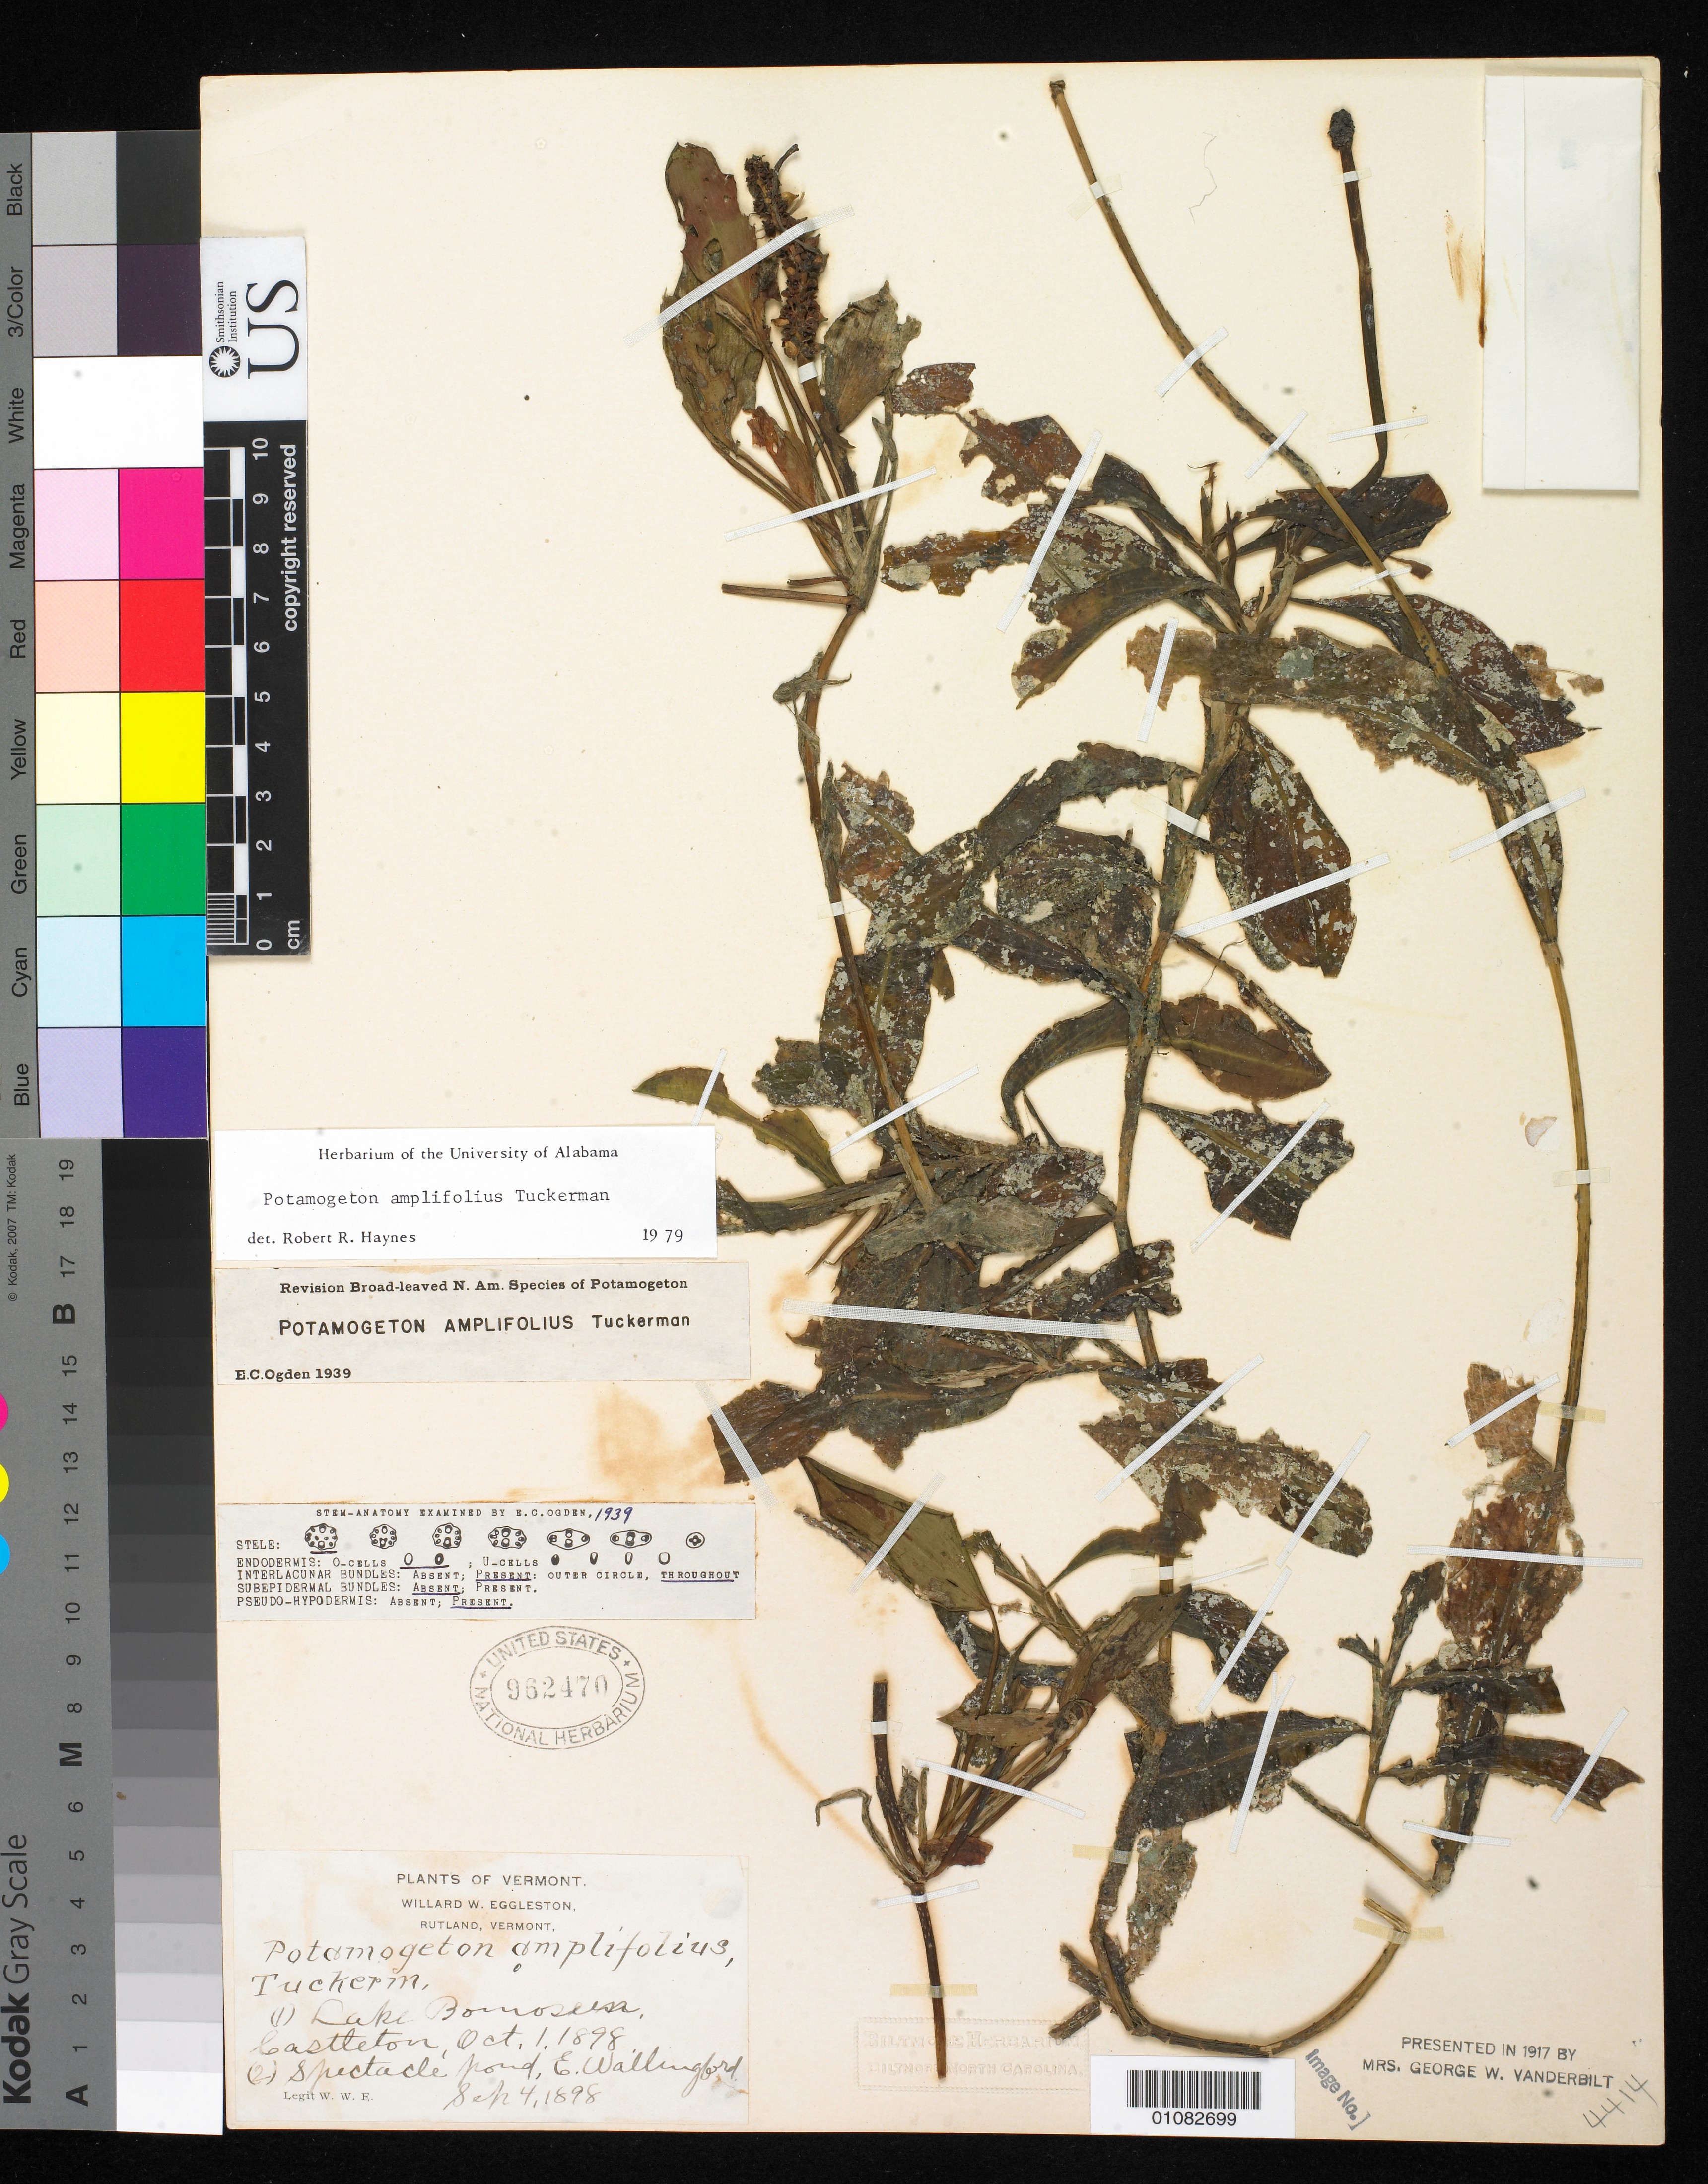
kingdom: Plantae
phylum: Tracheophyta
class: Liliopsida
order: Alismatales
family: Potamogetonaceae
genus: Potamogeton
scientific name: Potamogeton amplifolius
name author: Tuckerm.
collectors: W. W. Eggleston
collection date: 1898-10-01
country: United States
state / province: Vermont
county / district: Rutland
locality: Castleton, Lake Bomoseen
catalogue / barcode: US 962470